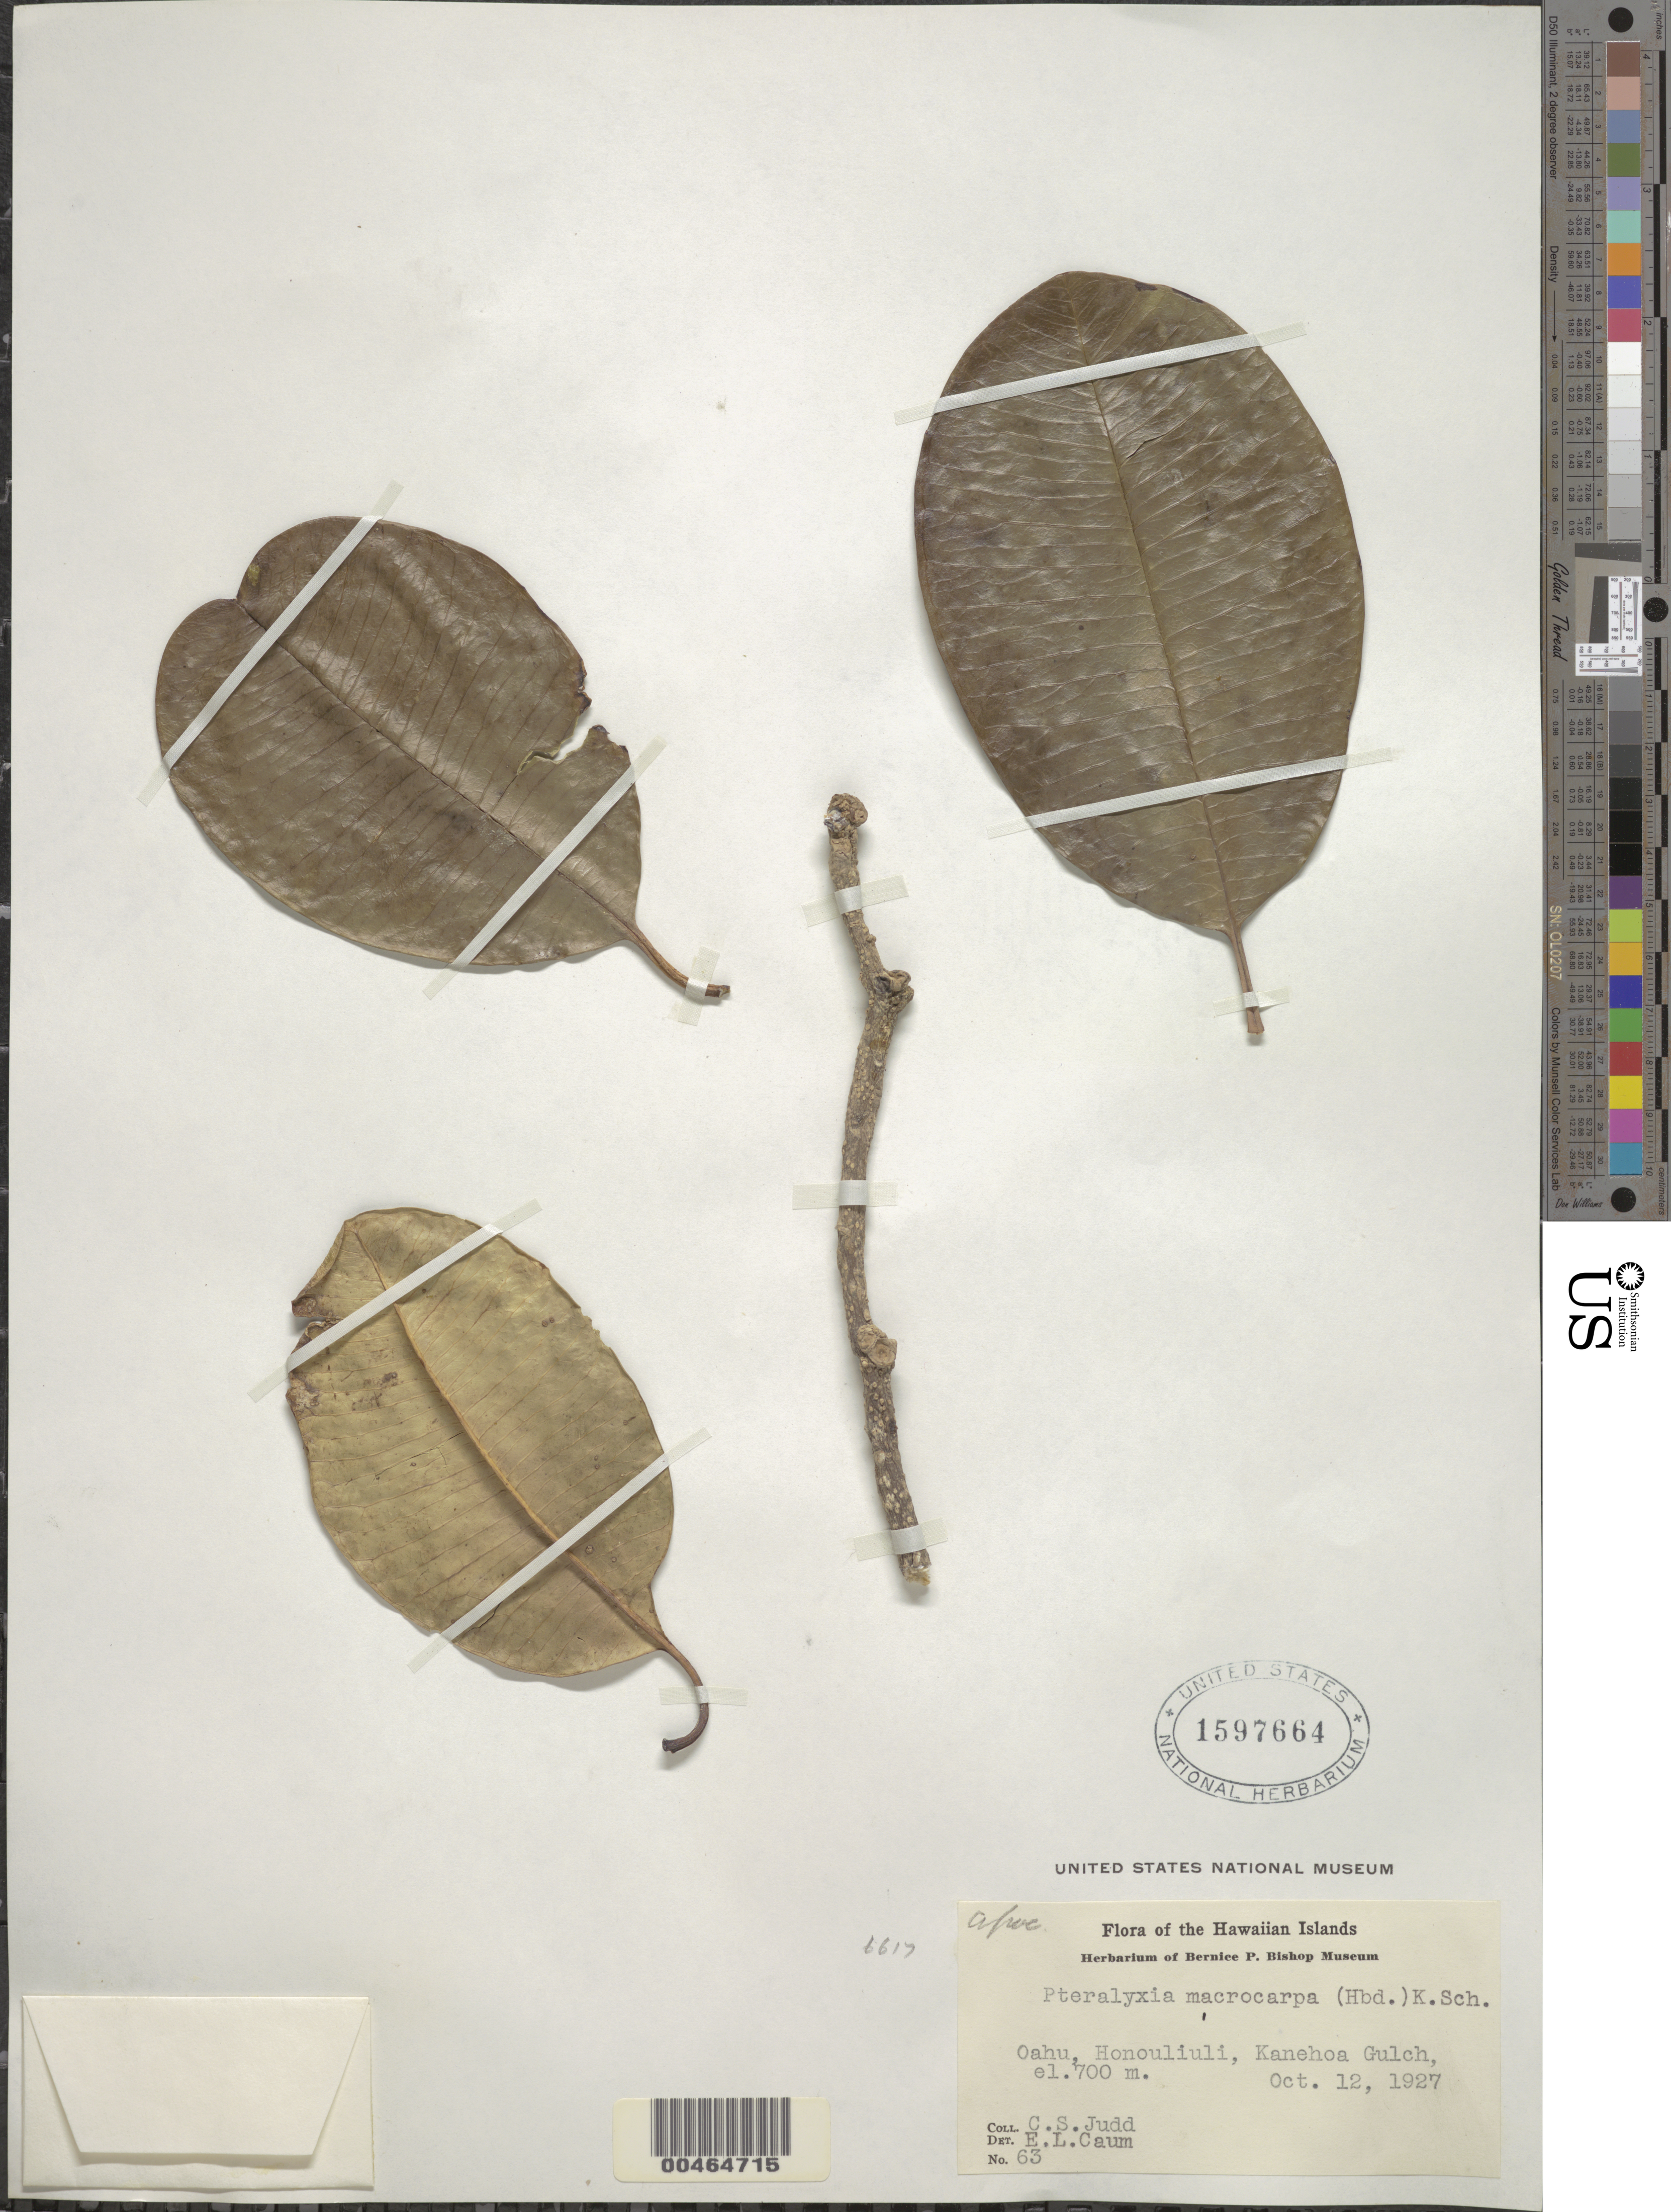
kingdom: Plantae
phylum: Tracheophyta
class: Magnoliopsida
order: Gentianales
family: Apocynaceae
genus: Pteralyxia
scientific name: Pteralyxia macrocarpa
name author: (Hillebr.) K. Schum.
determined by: Caum, E. L.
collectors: C. Judd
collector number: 63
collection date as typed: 12 Oct 1927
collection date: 1927-10-12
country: United States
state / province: Hawaii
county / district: Honolulu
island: Oahu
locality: Honouliulu, Kanehoa Gulch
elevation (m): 700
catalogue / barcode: US 1597664